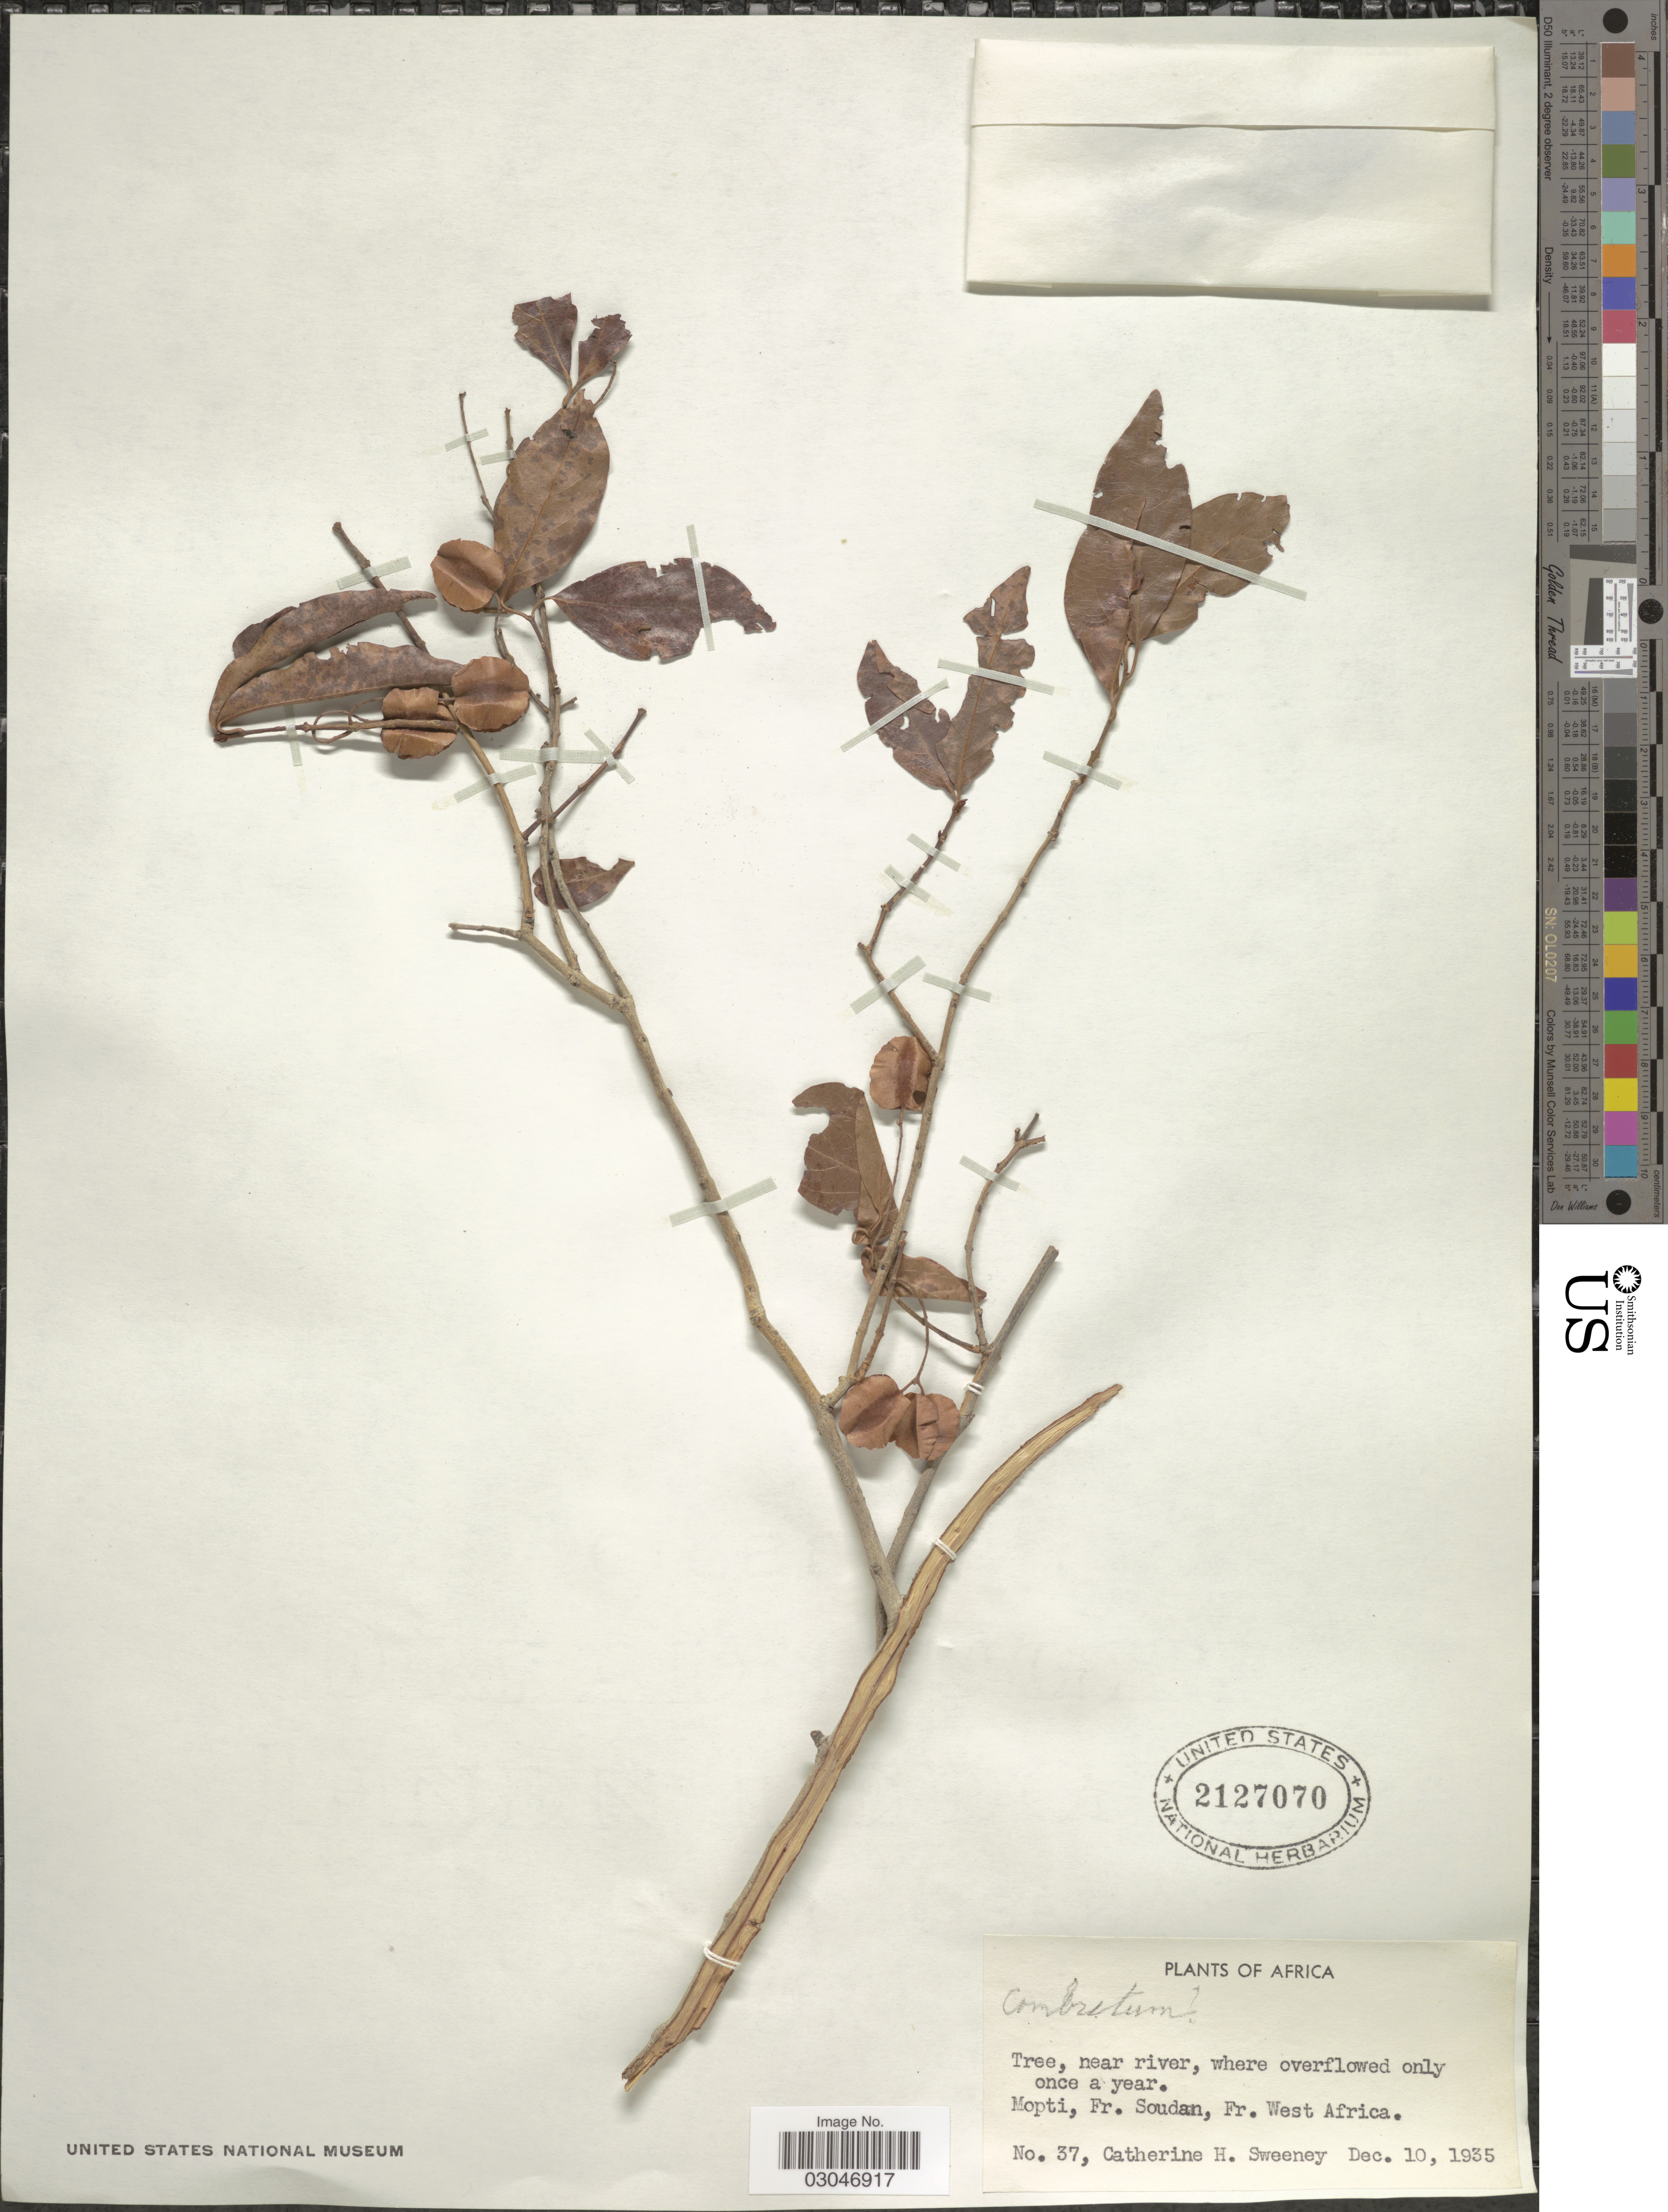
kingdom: Plantae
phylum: Tracheophyta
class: Magnoliopsida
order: Myrtales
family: Combretaceae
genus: Combretum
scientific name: Combretum sp.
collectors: C. Sweeney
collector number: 37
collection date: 1935-12-10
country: Mali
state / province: Mopti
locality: Mopti, Fr. Soudan, Fr. West Africa.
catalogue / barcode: US 2127070